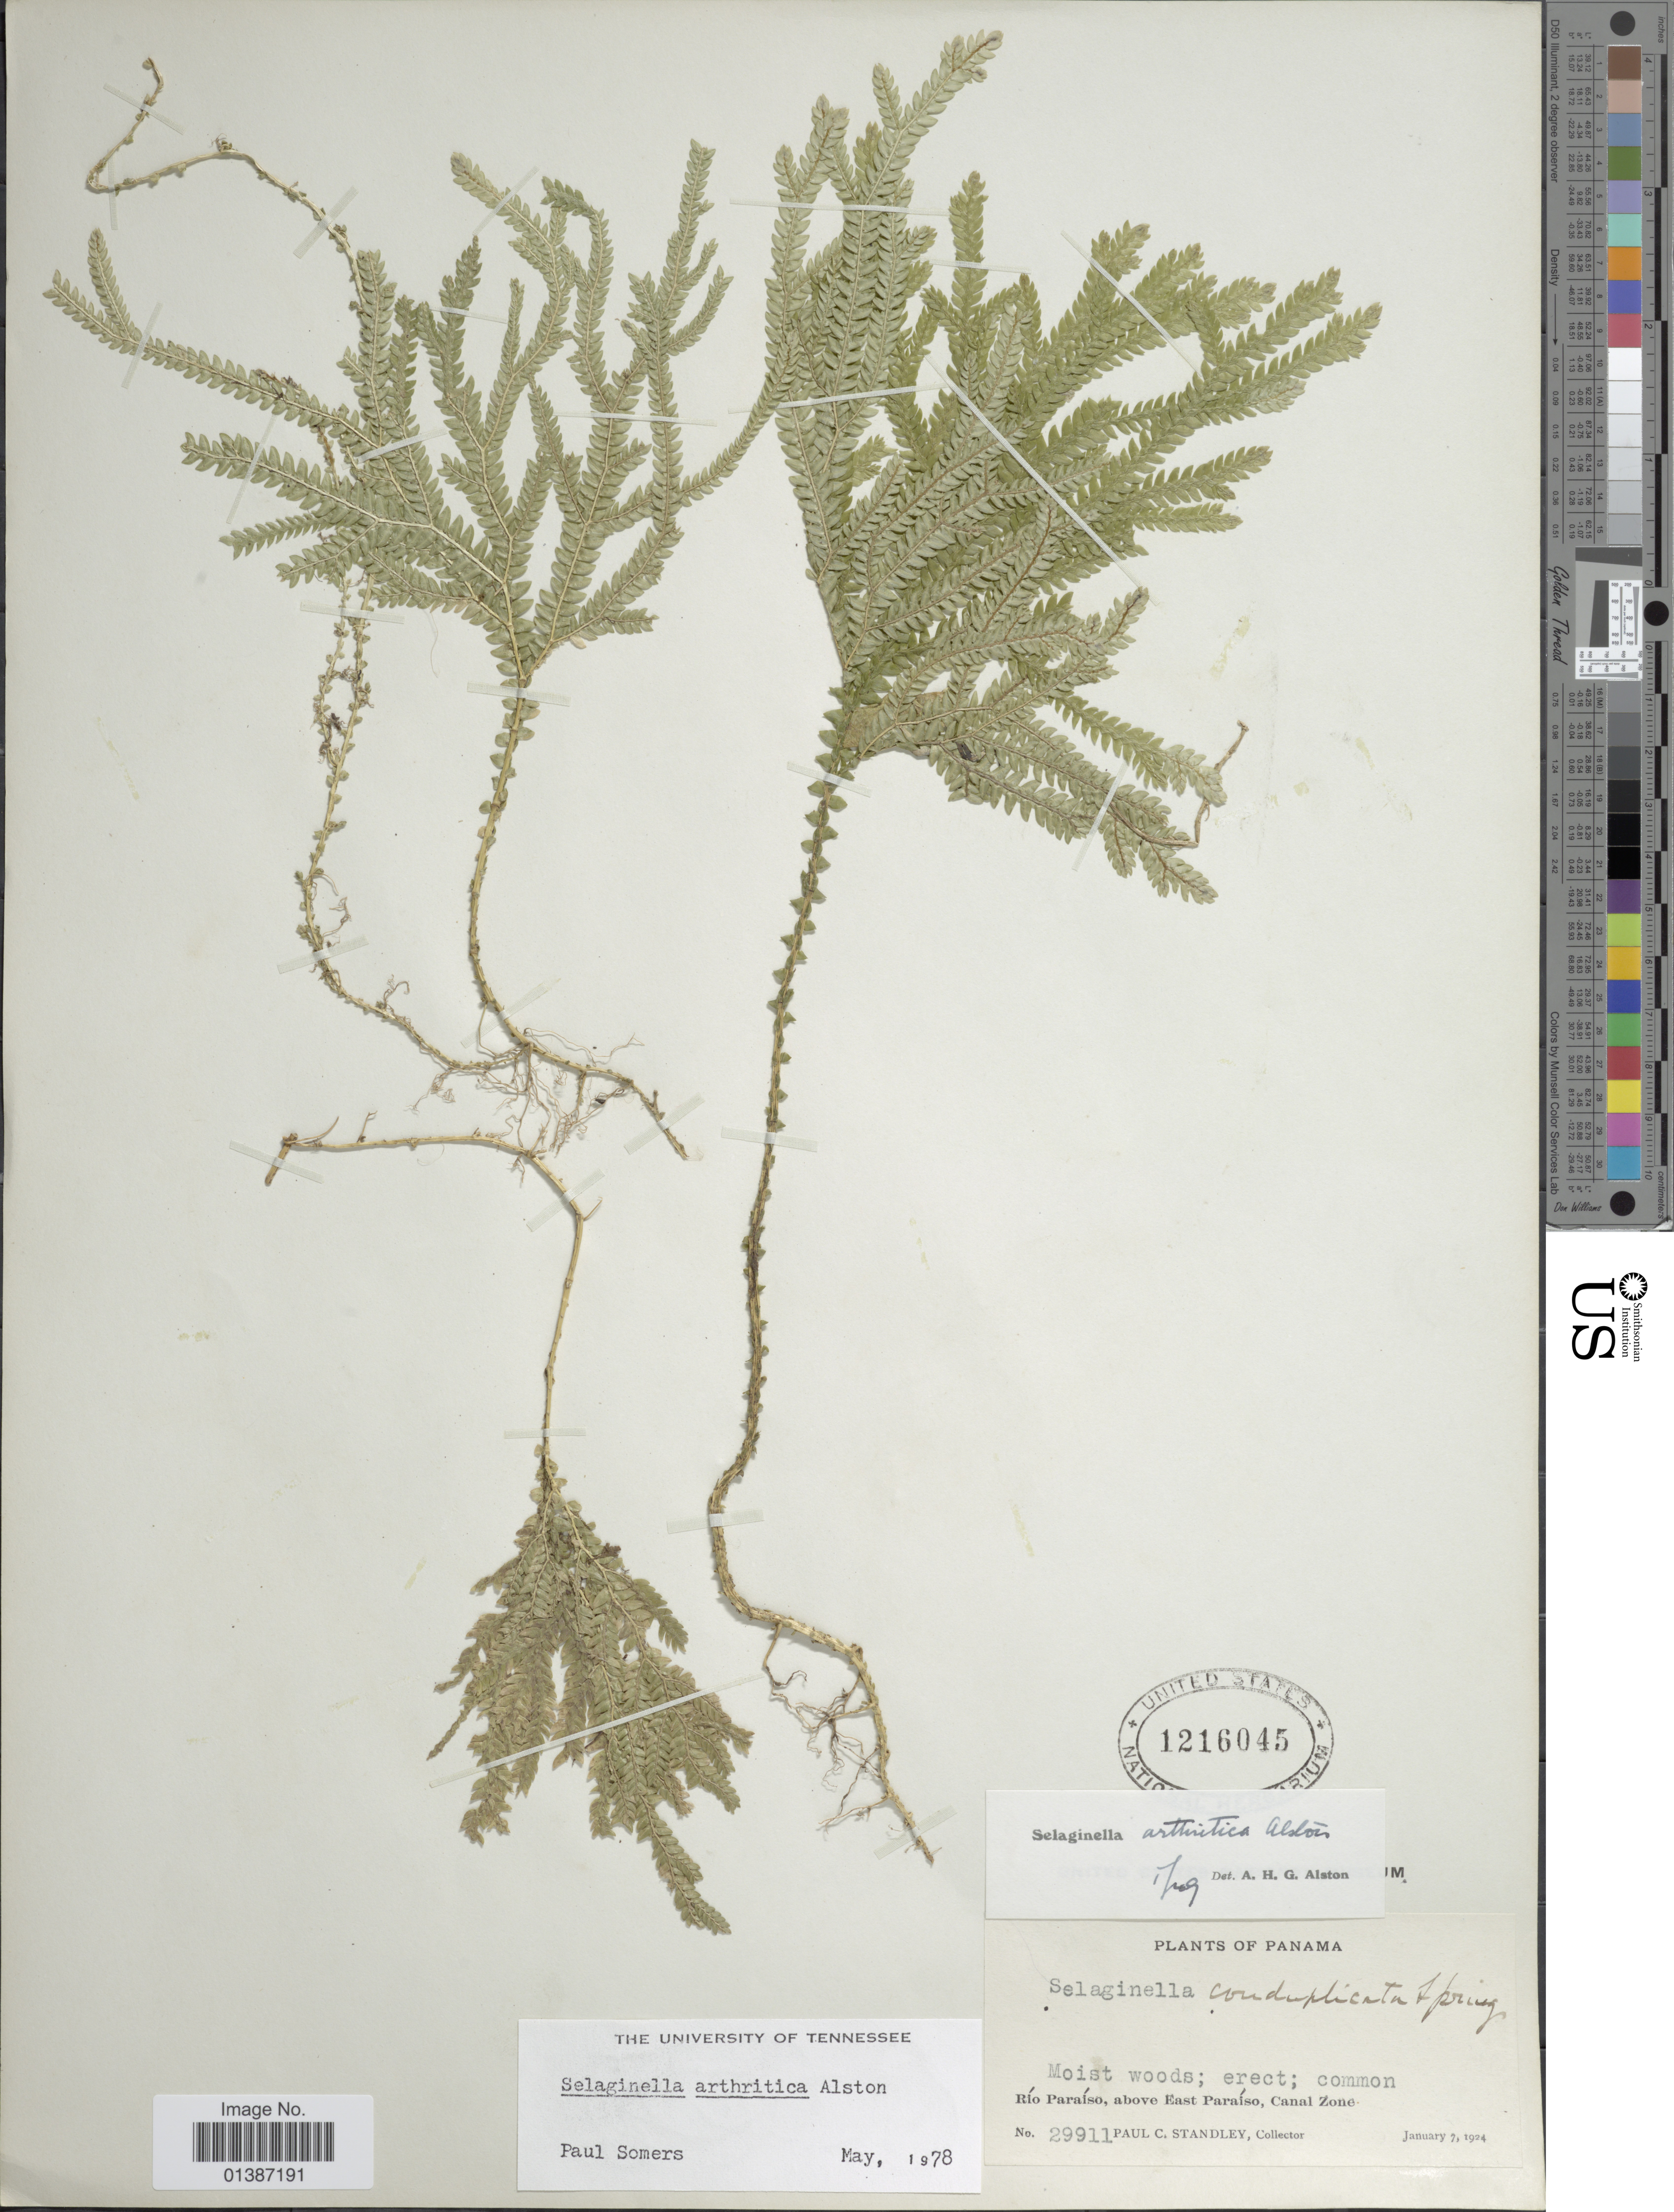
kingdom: Plantae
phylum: Tracheophyta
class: Lycopodiopsida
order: Selaginellales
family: Selaginellaceae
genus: Selaginella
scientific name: Selaginella arthritica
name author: Alston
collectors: P. C. Standley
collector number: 29911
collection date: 1924-01-07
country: Panama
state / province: Colón / Panamá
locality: Río Paraíso, above East Paraíso, Canal Zone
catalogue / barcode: US 1216045